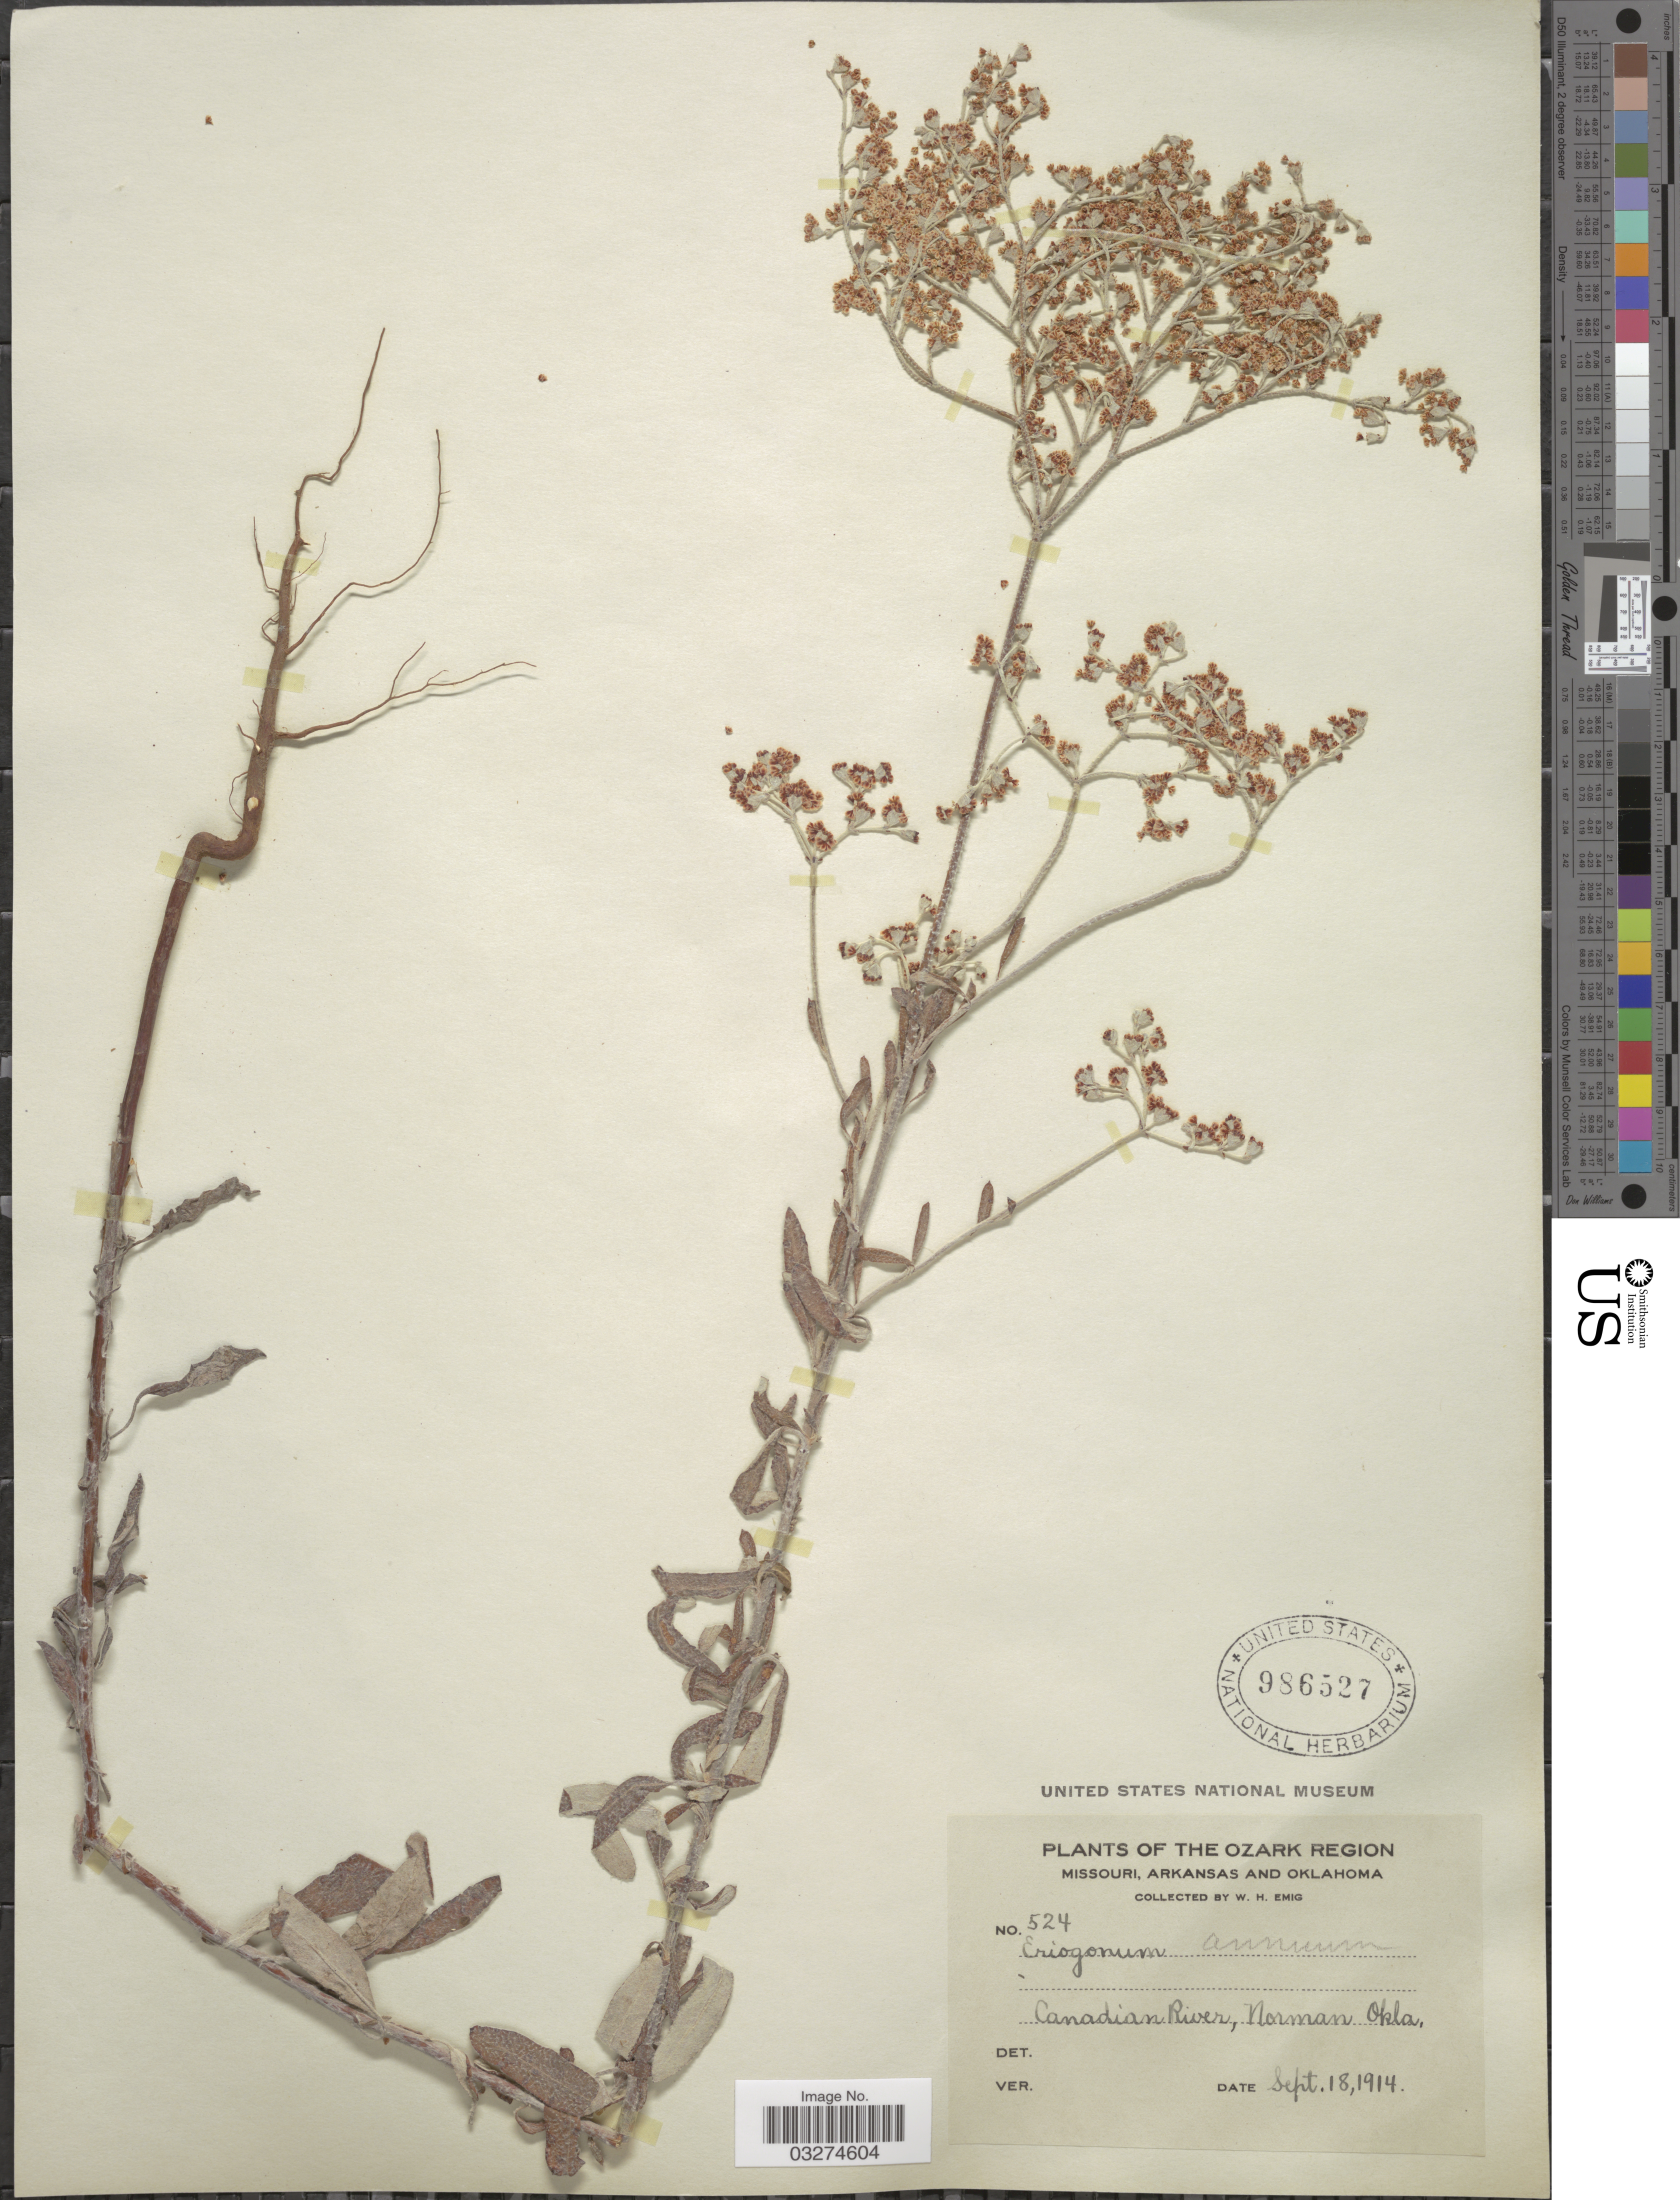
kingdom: Plantae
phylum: Tracheophyta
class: Magnoliopsida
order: Caryophyllales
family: Polygonaceae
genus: Eriogonum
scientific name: Eriogonum annuum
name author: Nutt.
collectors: W. H. Emig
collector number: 524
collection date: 1914-09-18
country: United States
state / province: Oklahoma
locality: The Ozark Region. Canadian River, Norman Okla.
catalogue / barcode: US 986527